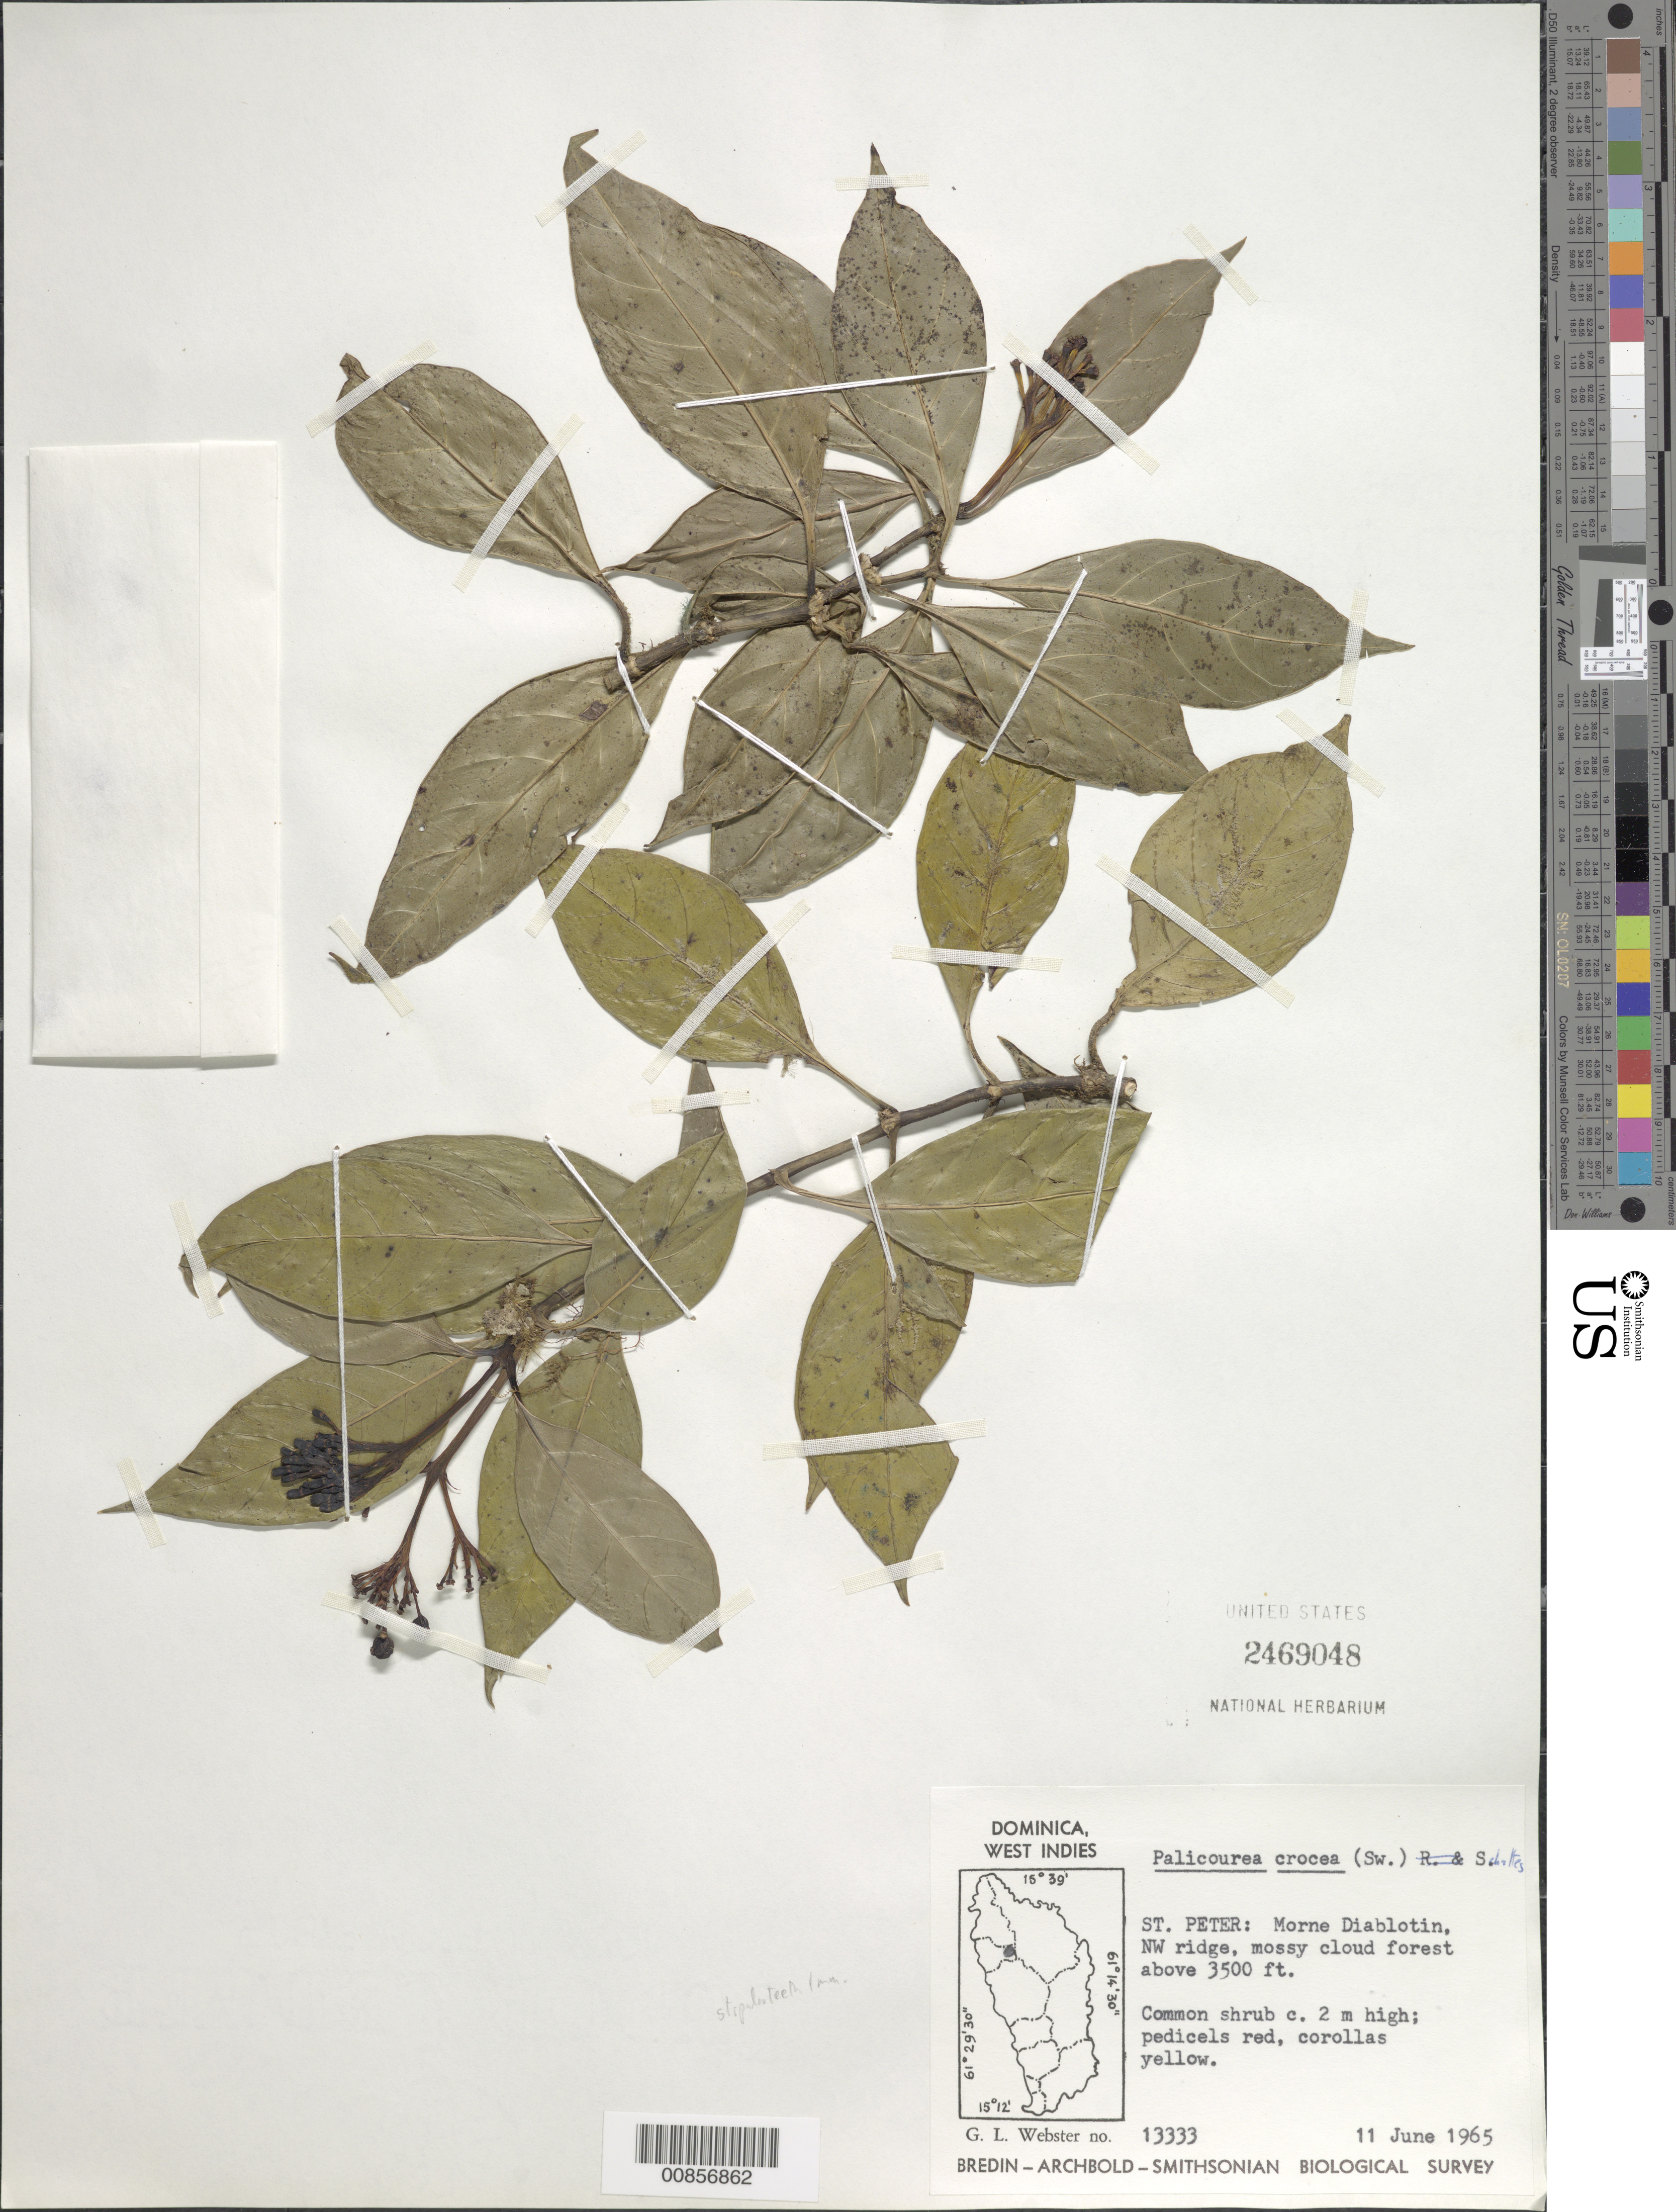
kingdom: Plantae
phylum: Tracheophyta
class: Magnoliopsida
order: Gentianales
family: Rubiaceae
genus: Palicourea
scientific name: Palicourea crocea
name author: (Sw.) Schult.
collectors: G. L. Webster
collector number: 13333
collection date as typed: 11 Jun 1965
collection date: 1965-06-11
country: Dominica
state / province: St. Peter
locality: Morne Diablotin, NW ridge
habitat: Mossy cloud forest, on ridge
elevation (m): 1067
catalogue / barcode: US 2469048